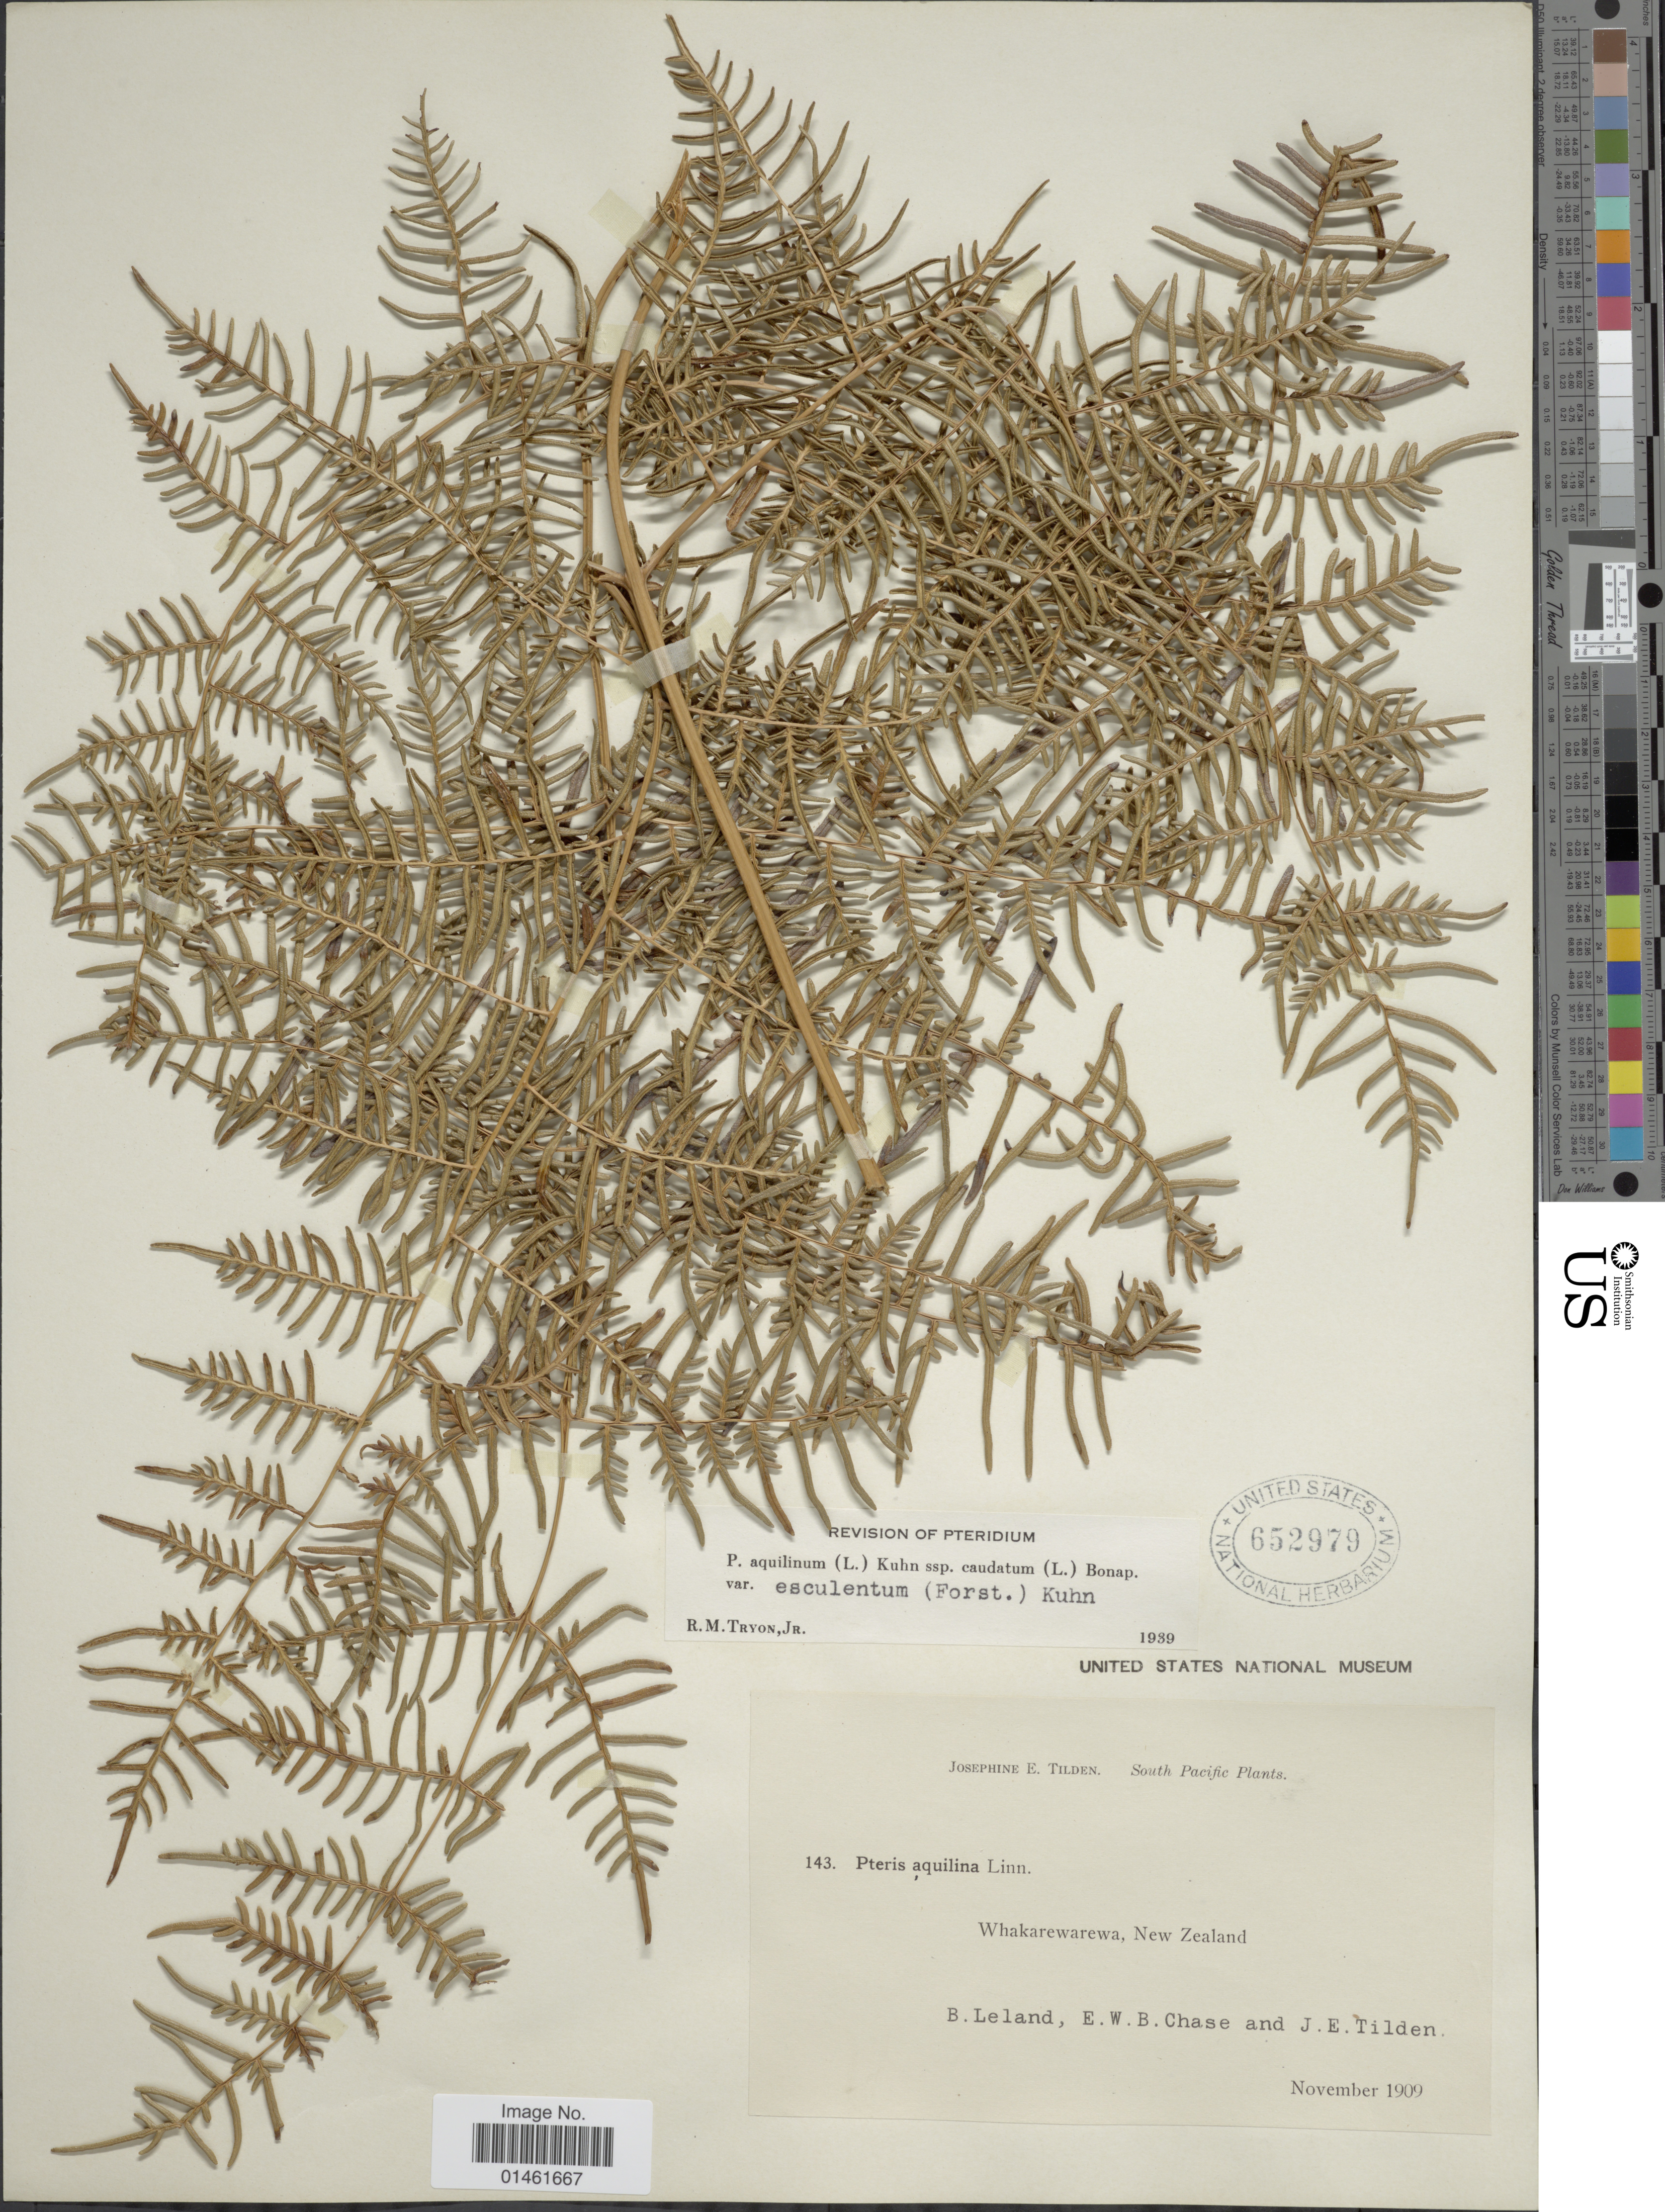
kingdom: Plantae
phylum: Tracheophyta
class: Polypodiopsida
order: Polypodiales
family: Dennstaedtiaceae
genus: Pteridium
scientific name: Pteridium esculentum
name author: (G. Forst.) Cockayne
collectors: B. Leland, E. W. Chase & J. E. Tilden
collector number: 143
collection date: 1909-11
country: New Zealand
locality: South Pacific Plants, Whakarewarewa New Zealand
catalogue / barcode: US 652979